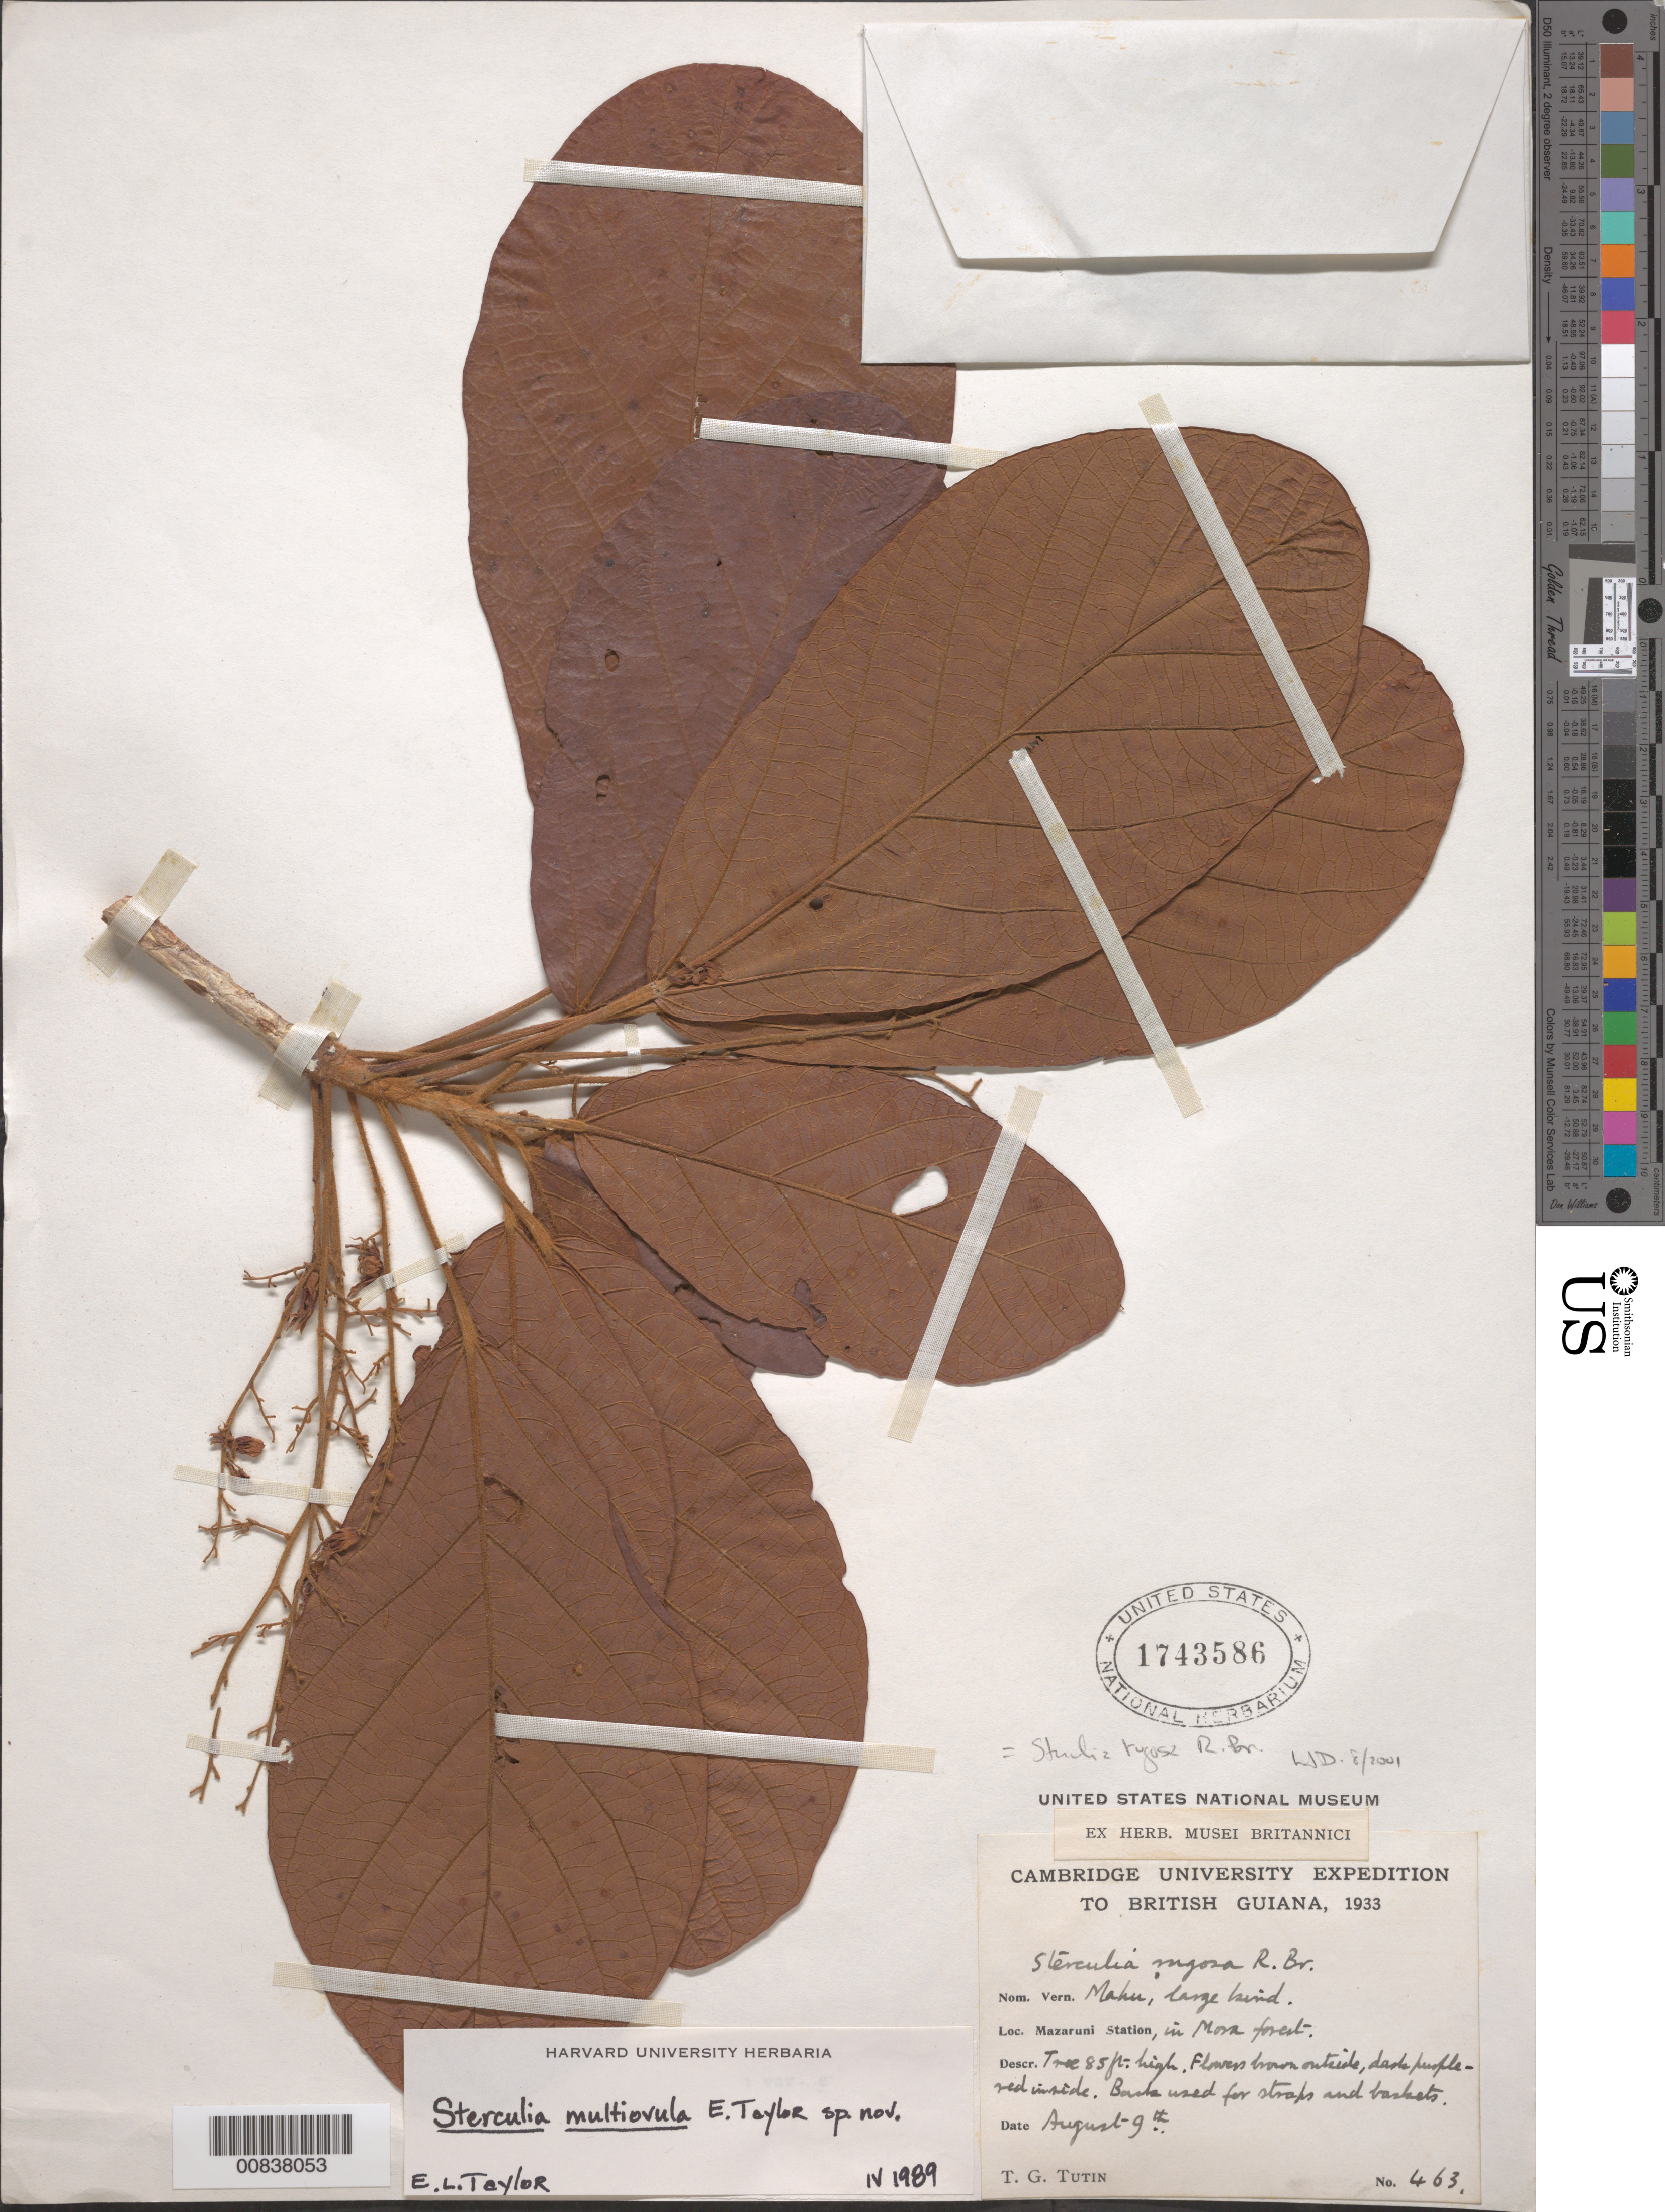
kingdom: Plantae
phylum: Tracheophyta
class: Magnoliopsida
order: Malvales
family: Malvaceae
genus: Sterculia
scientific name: Sterculia rugosa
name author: R. Br.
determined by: Taylor, E. L.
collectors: T. G. Tutin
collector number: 463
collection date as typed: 9-Aug-33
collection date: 1933-08-09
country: Guyana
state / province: Cuyuni-Mazaruni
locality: Mazaruni Station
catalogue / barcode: US 1743586